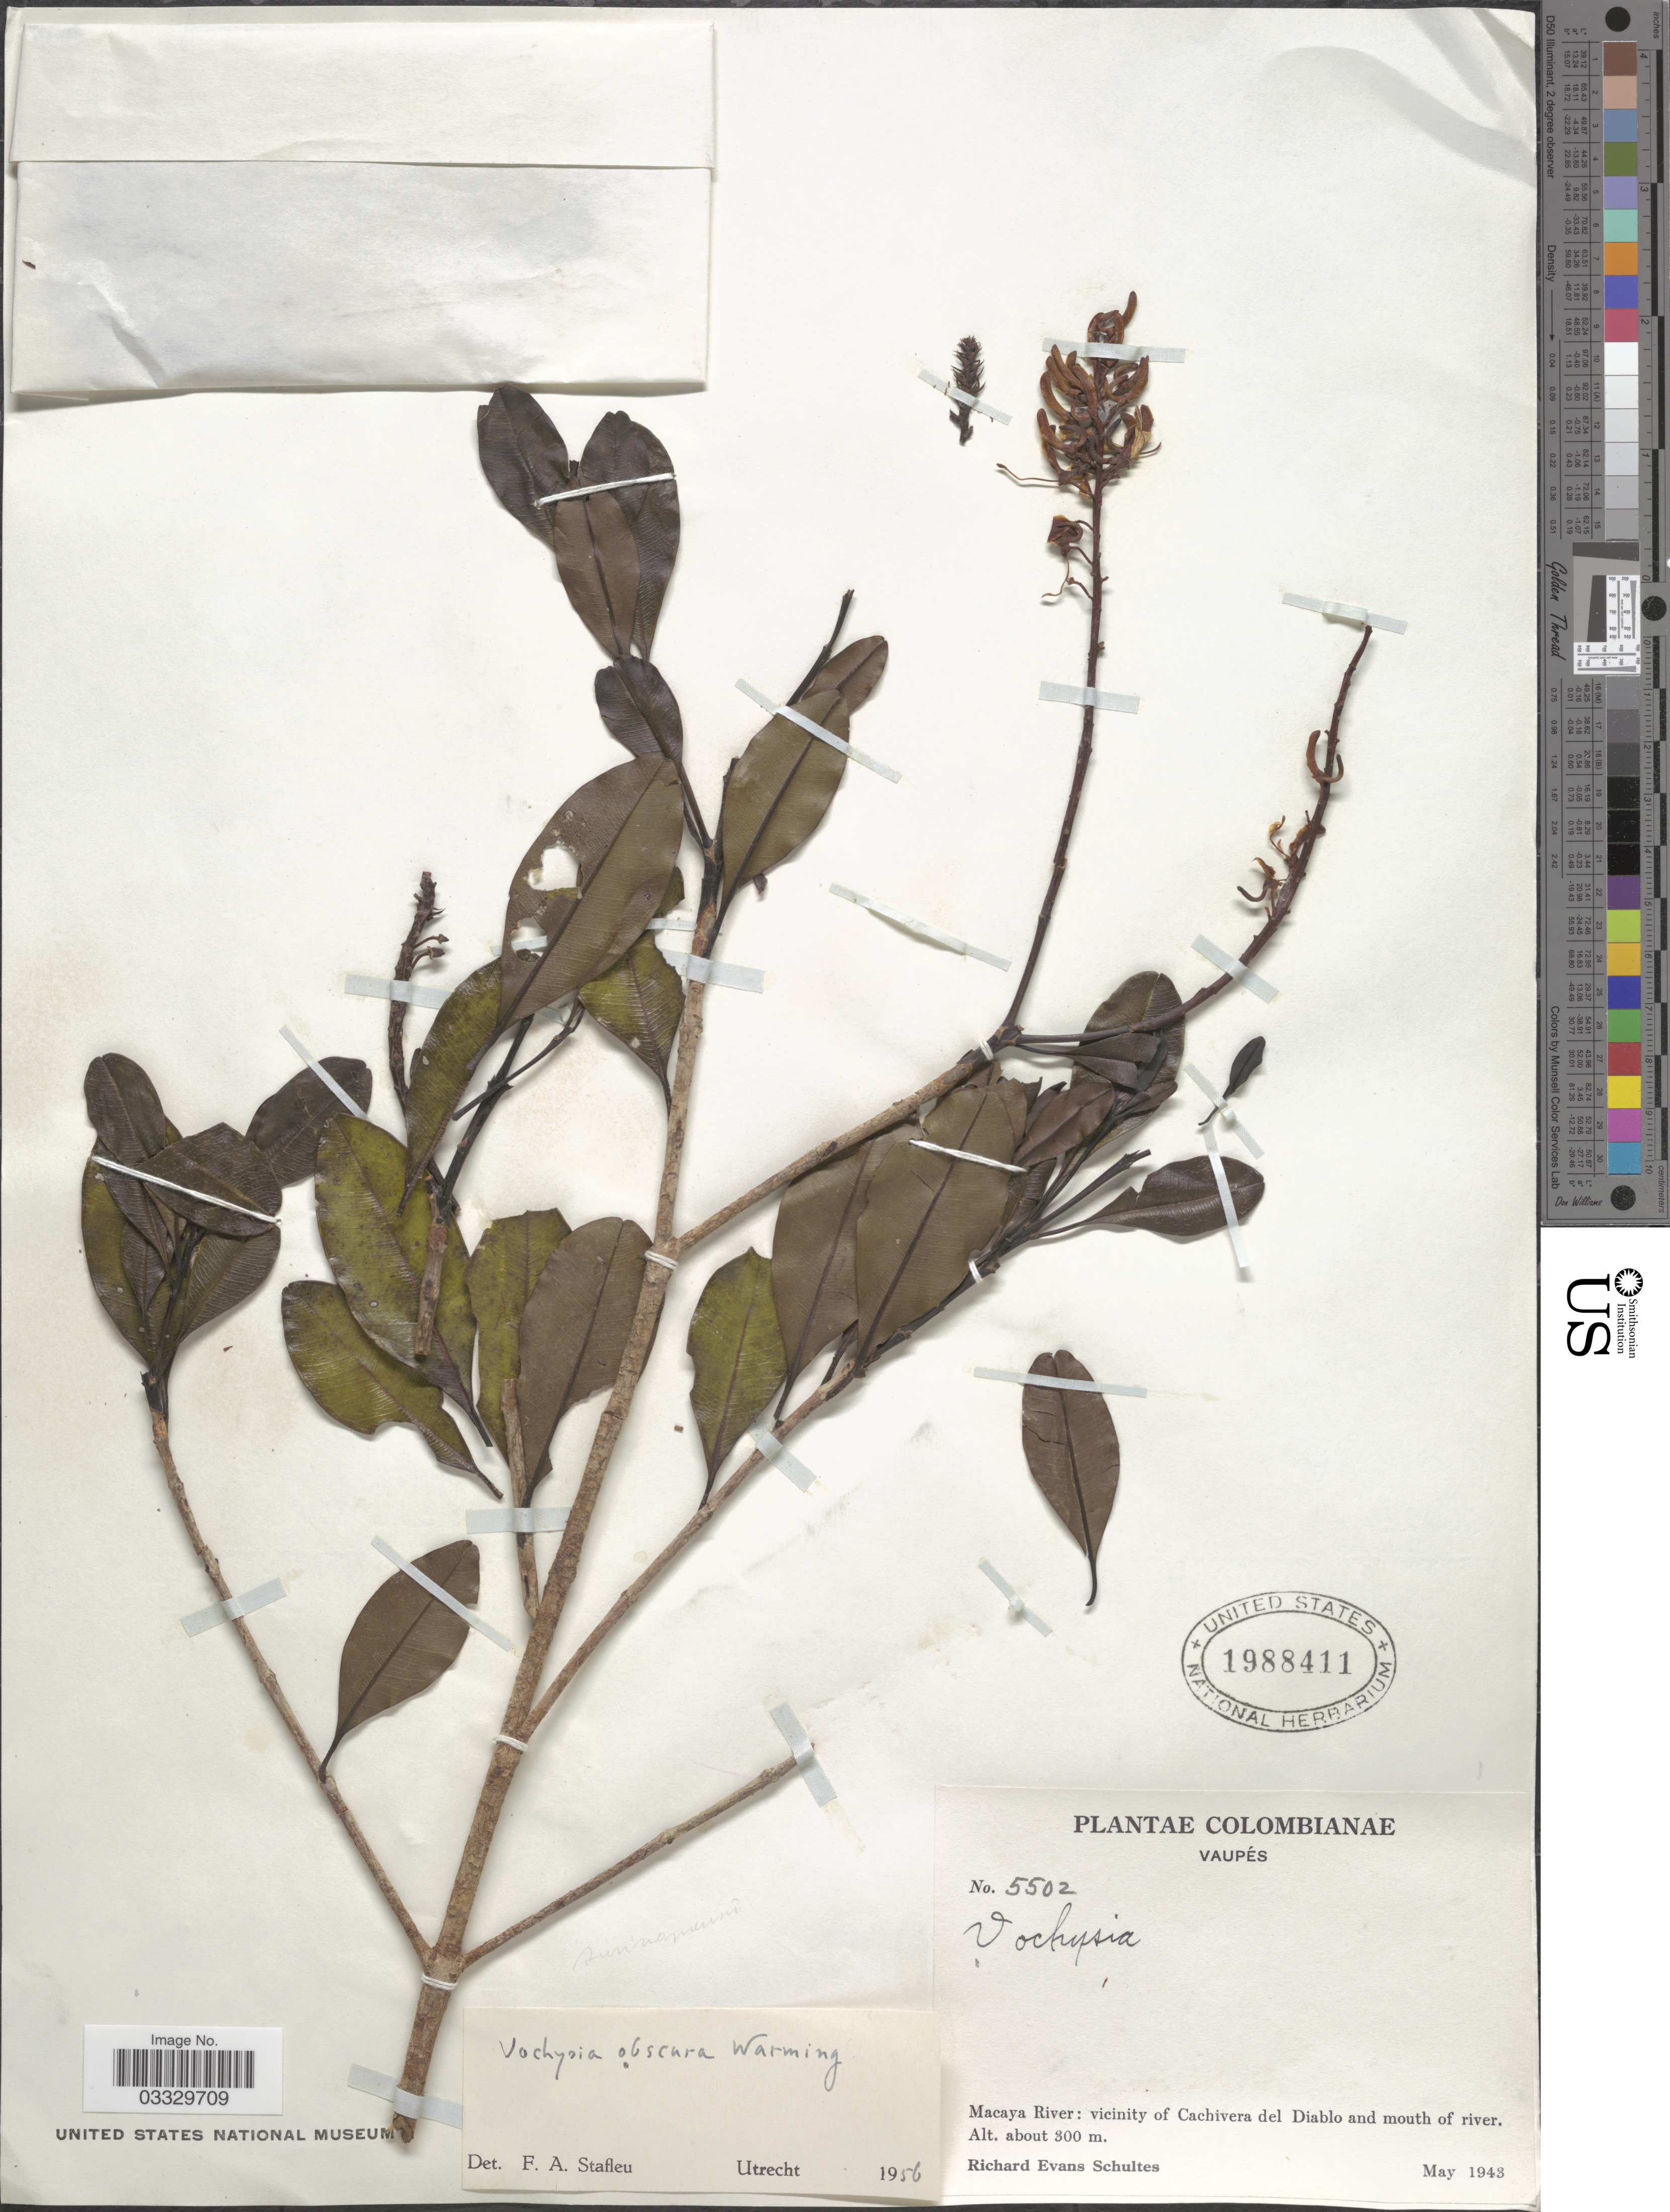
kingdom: Plantae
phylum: Tracheophyta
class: Magnoliopsida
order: Myrtales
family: Vochysiaceae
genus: Vochysia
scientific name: Vochysia obscura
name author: Warm.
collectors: R. E. Schultes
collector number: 5502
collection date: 1943-05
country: Colombia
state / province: Vaupés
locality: Macaya River: vicinity of Cachivera del Diablo and mouth of river.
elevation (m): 300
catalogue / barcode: US 1988411